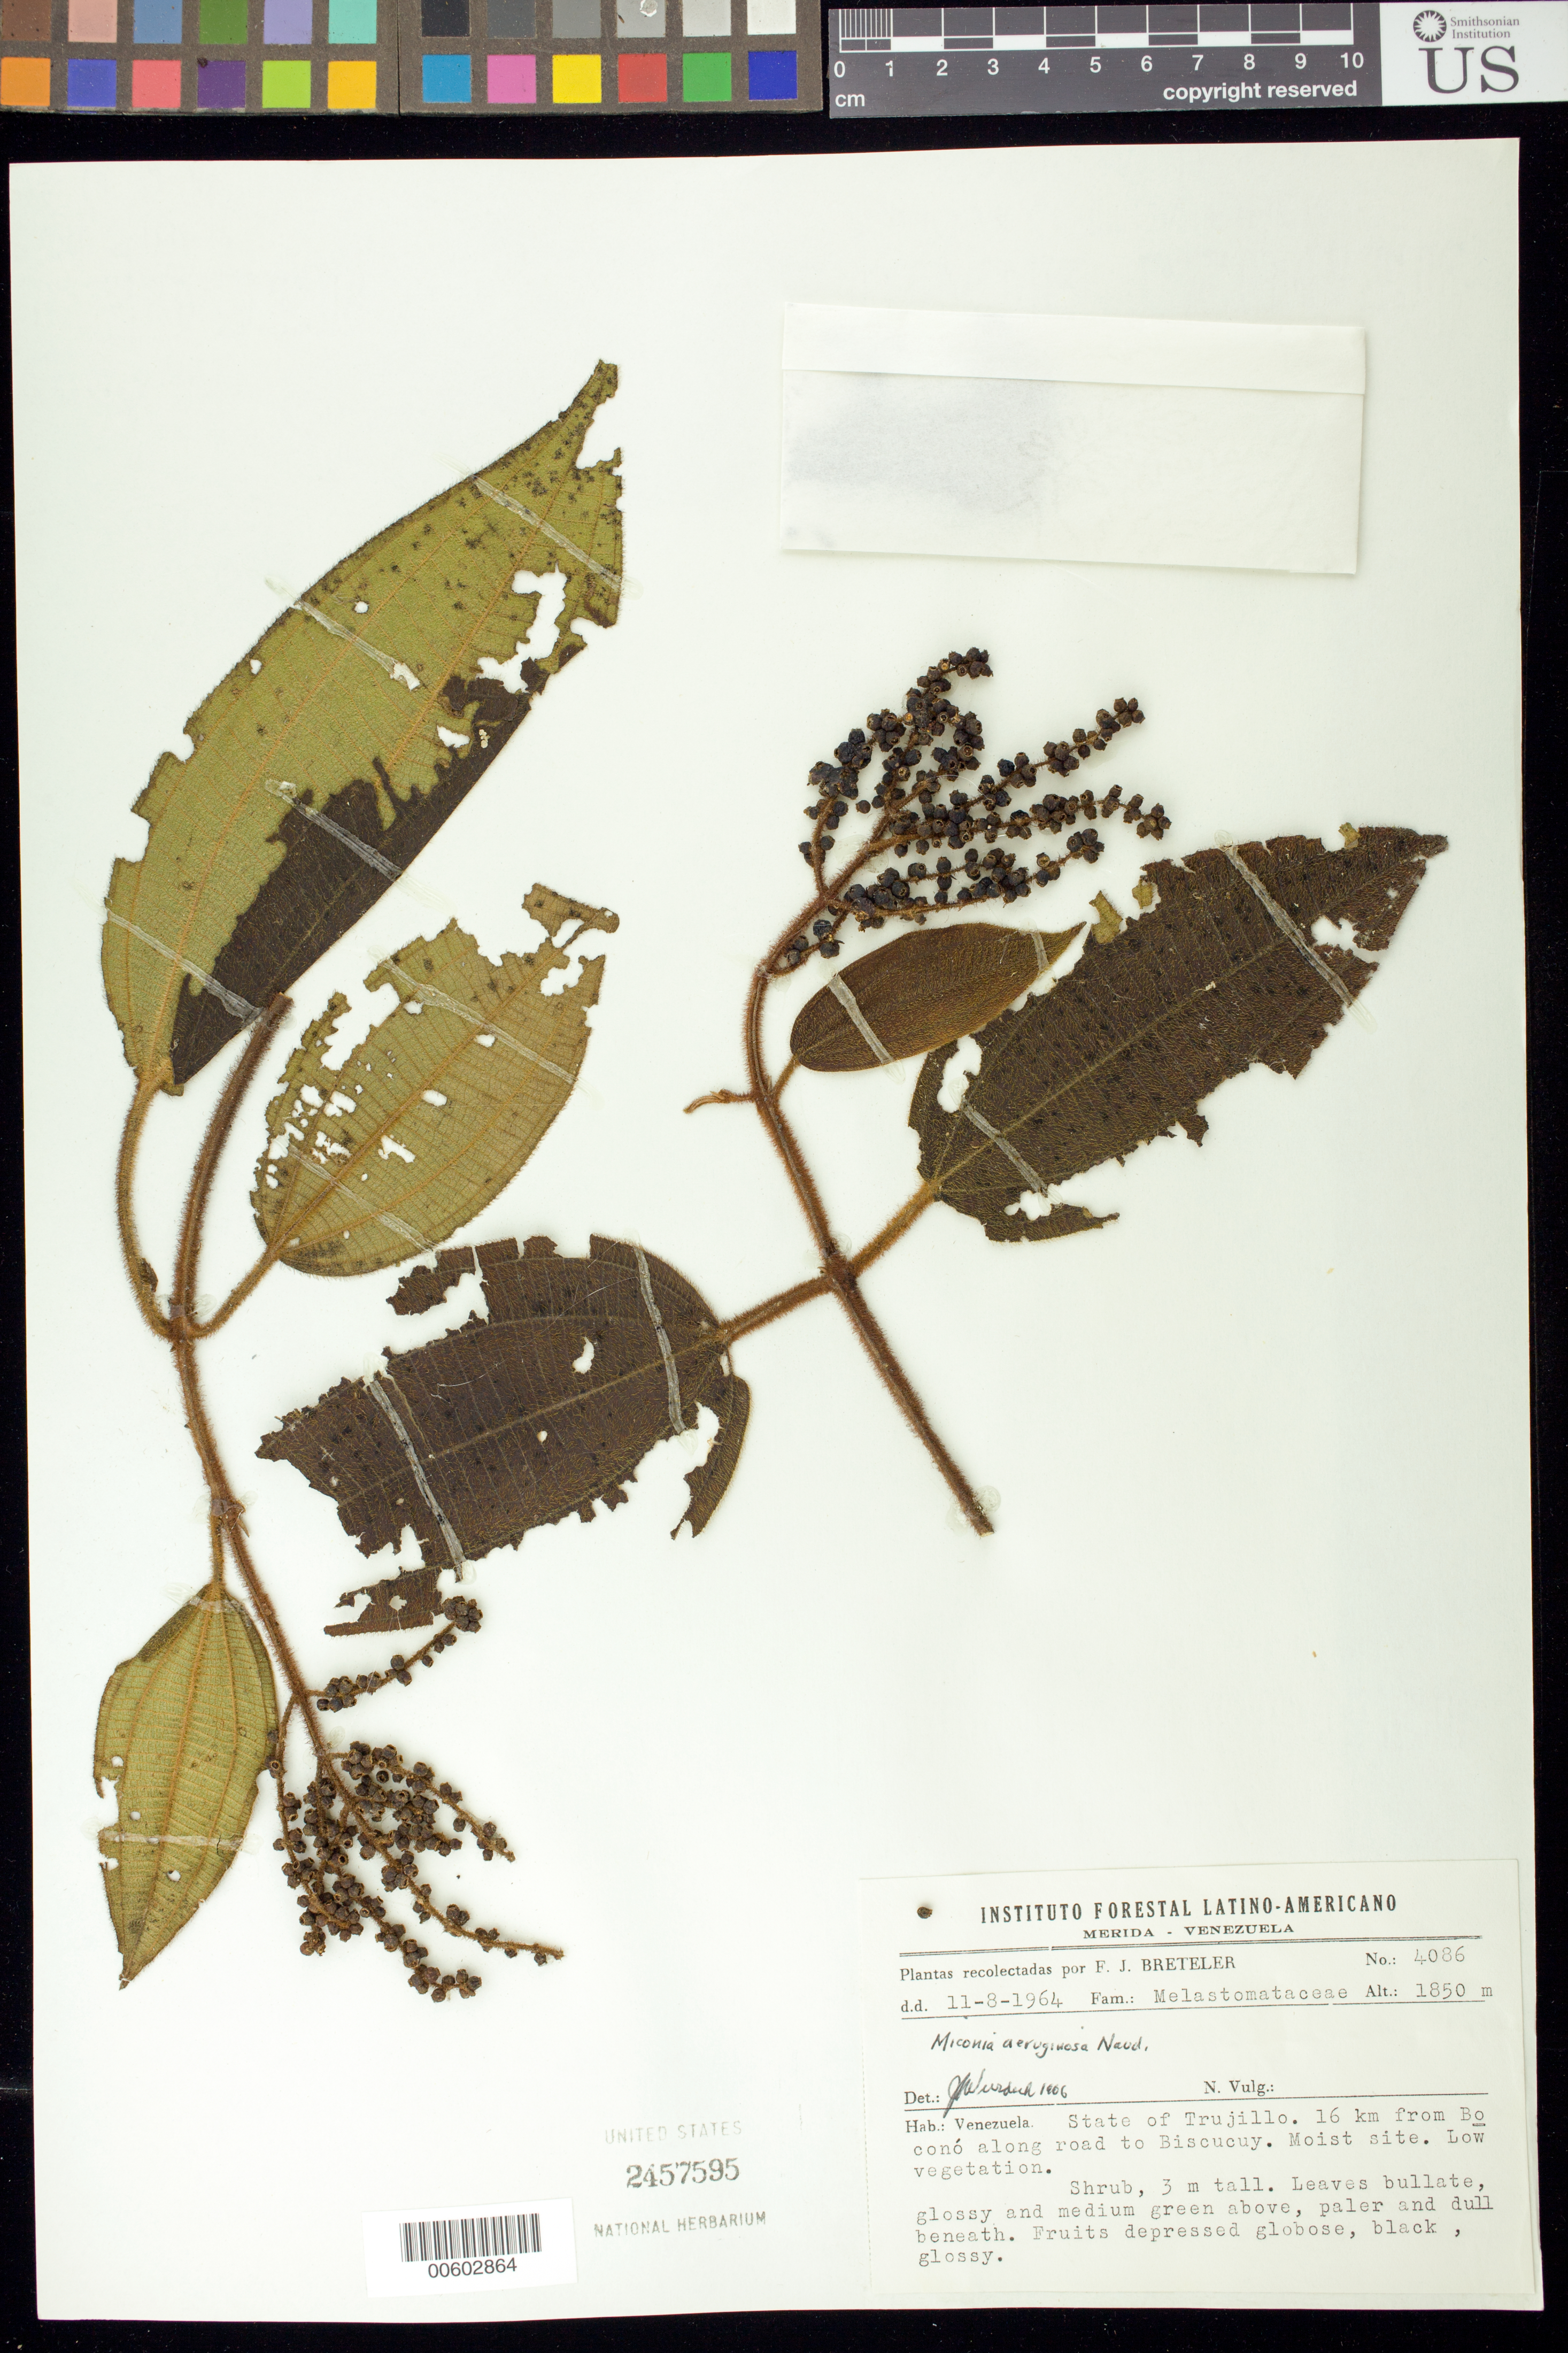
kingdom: Plantae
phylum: Tracheophyta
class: Magnoliopsida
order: Myrtales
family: Melastomataceae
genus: Miconia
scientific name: Miconia aeruginosa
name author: Naudin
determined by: Wurdack, John J., (US), US (UNITED STATES)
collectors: F. J. Breteler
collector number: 4086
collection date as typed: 11 008 1964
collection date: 1964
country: Venezuela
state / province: Trujillo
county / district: Boconó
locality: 16 km from Boconó along road to Biscucuy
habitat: Moist site, low vegetation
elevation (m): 1850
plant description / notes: US, VEN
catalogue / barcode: US 2457595